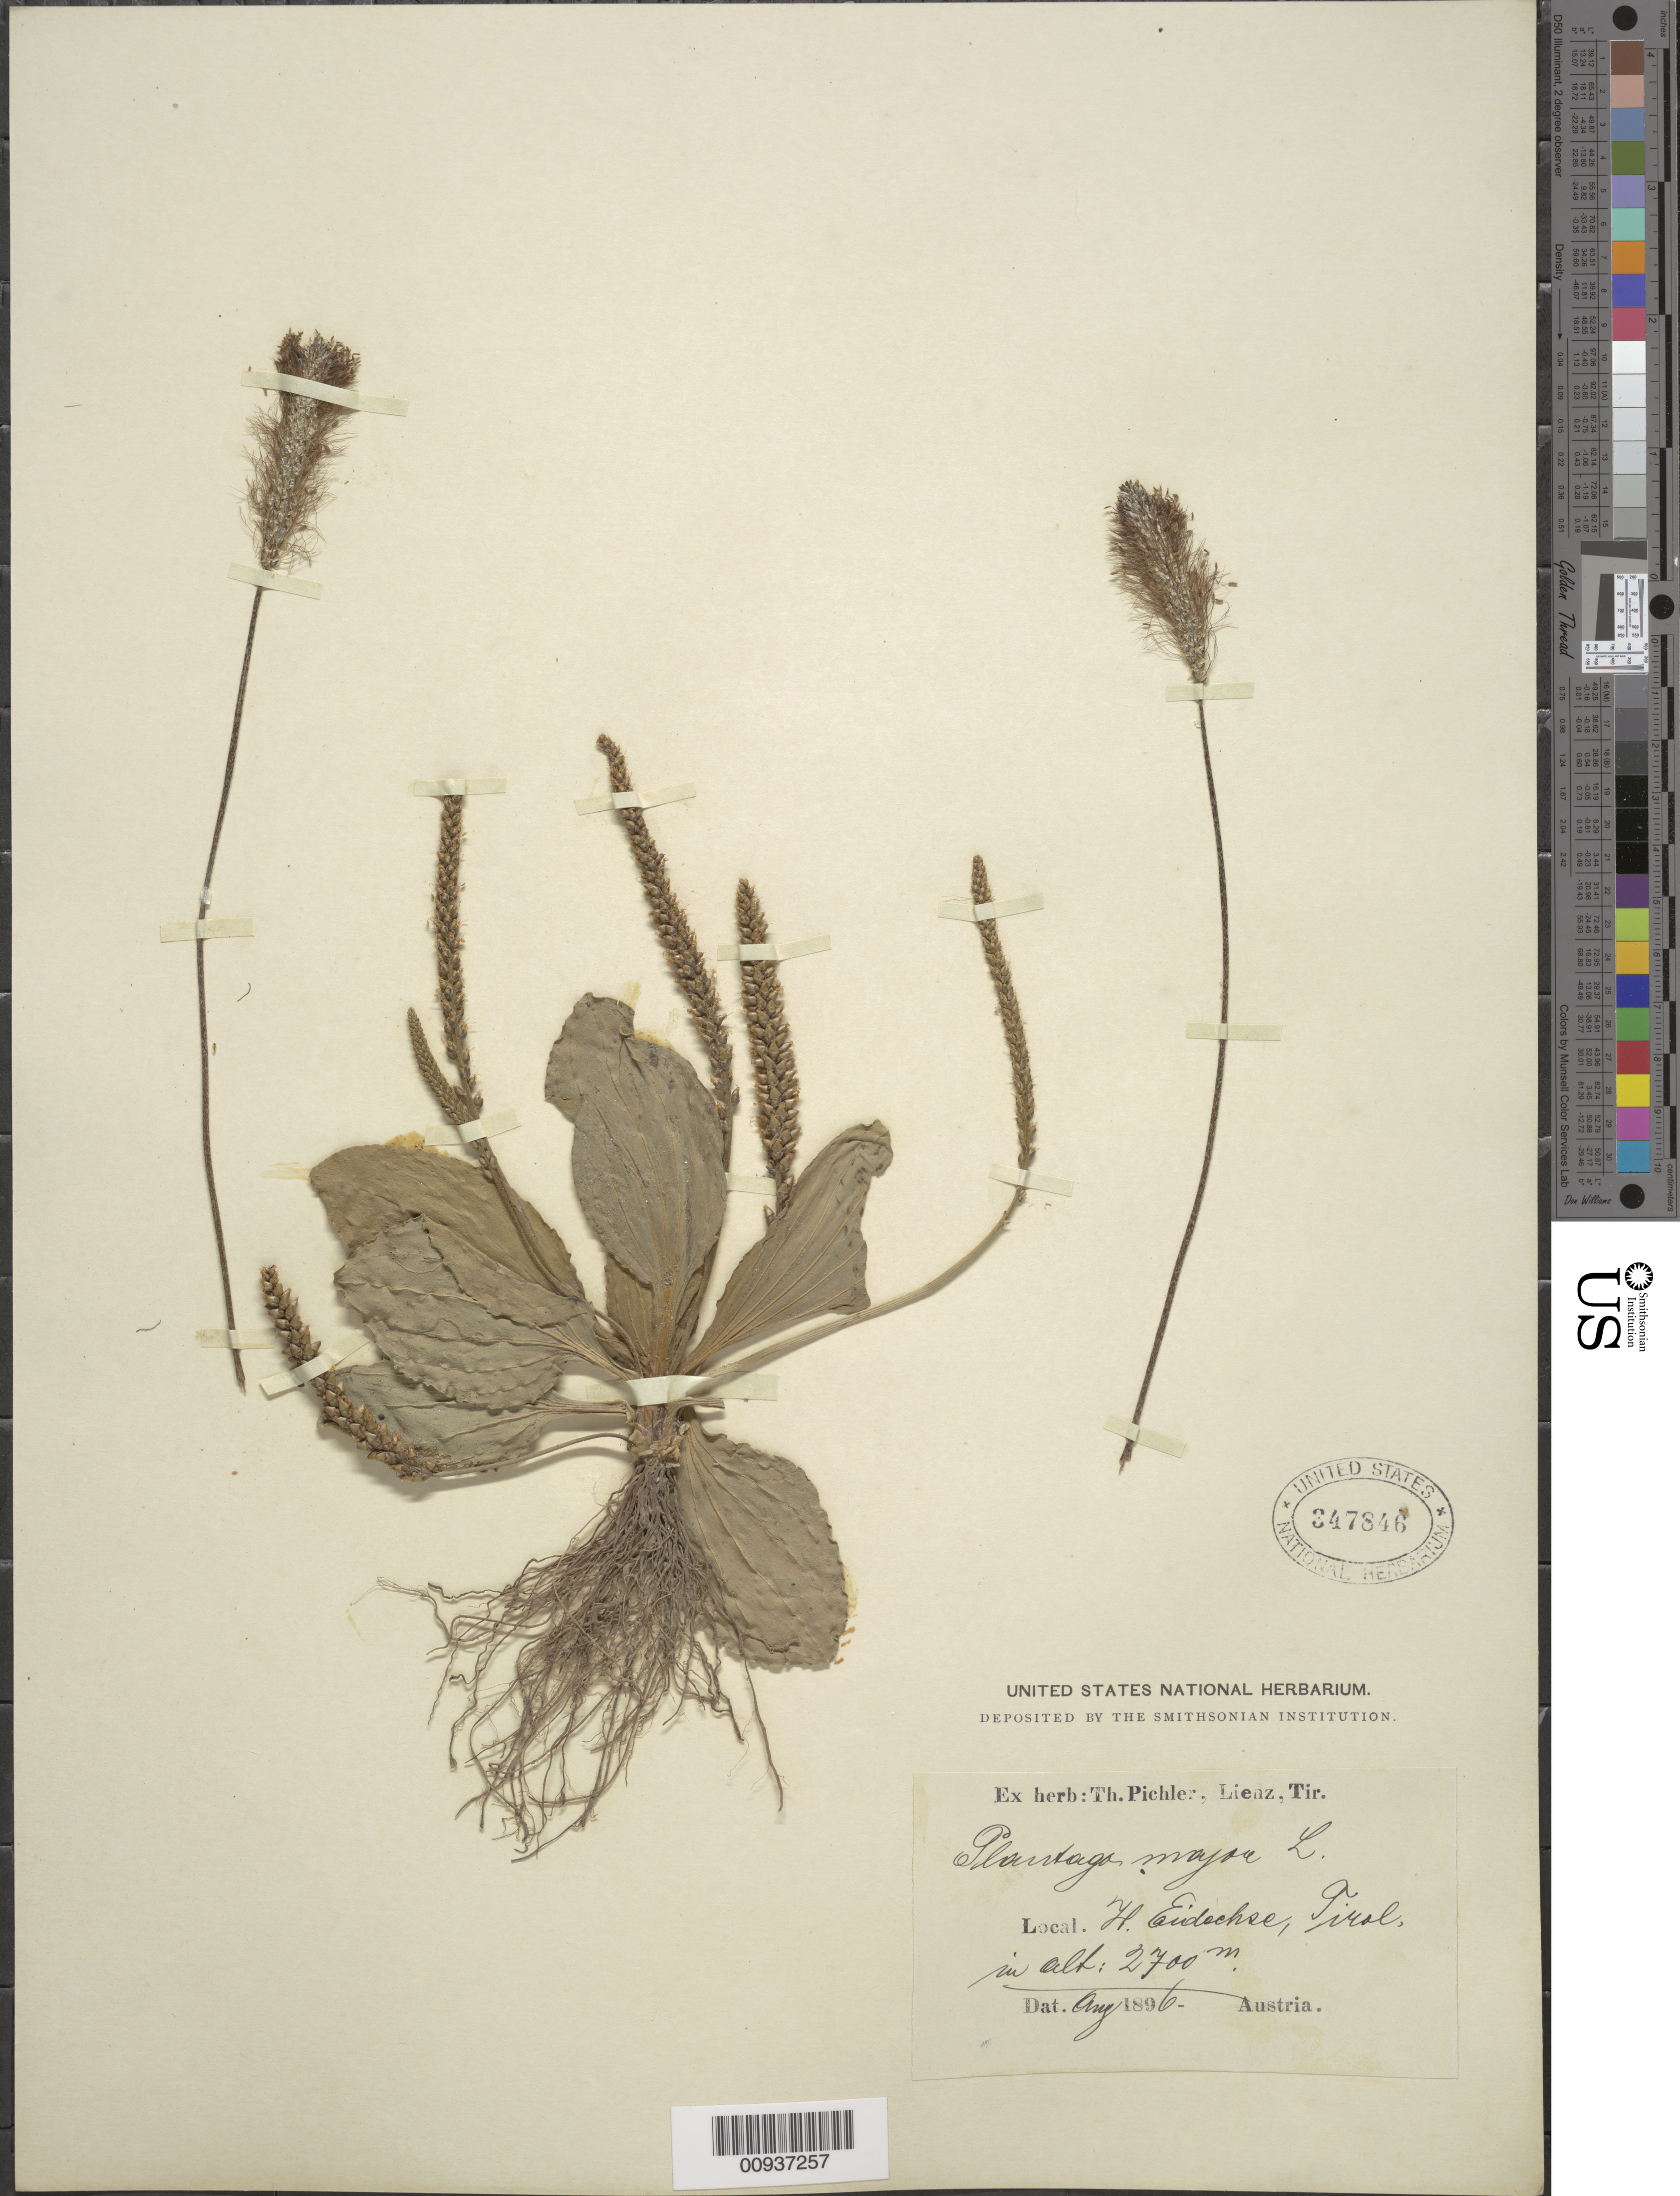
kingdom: Plantae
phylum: Tracheophyta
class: Magnoliopsida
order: Lamiales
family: Plantaginaceae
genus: Plantago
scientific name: Plantago coronopus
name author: L.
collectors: T. Pichler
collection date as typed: Aug 1896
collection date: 1896-08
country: Austria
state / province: Tirol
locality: [] Eidechse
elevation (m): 2700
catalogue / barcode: US 347846